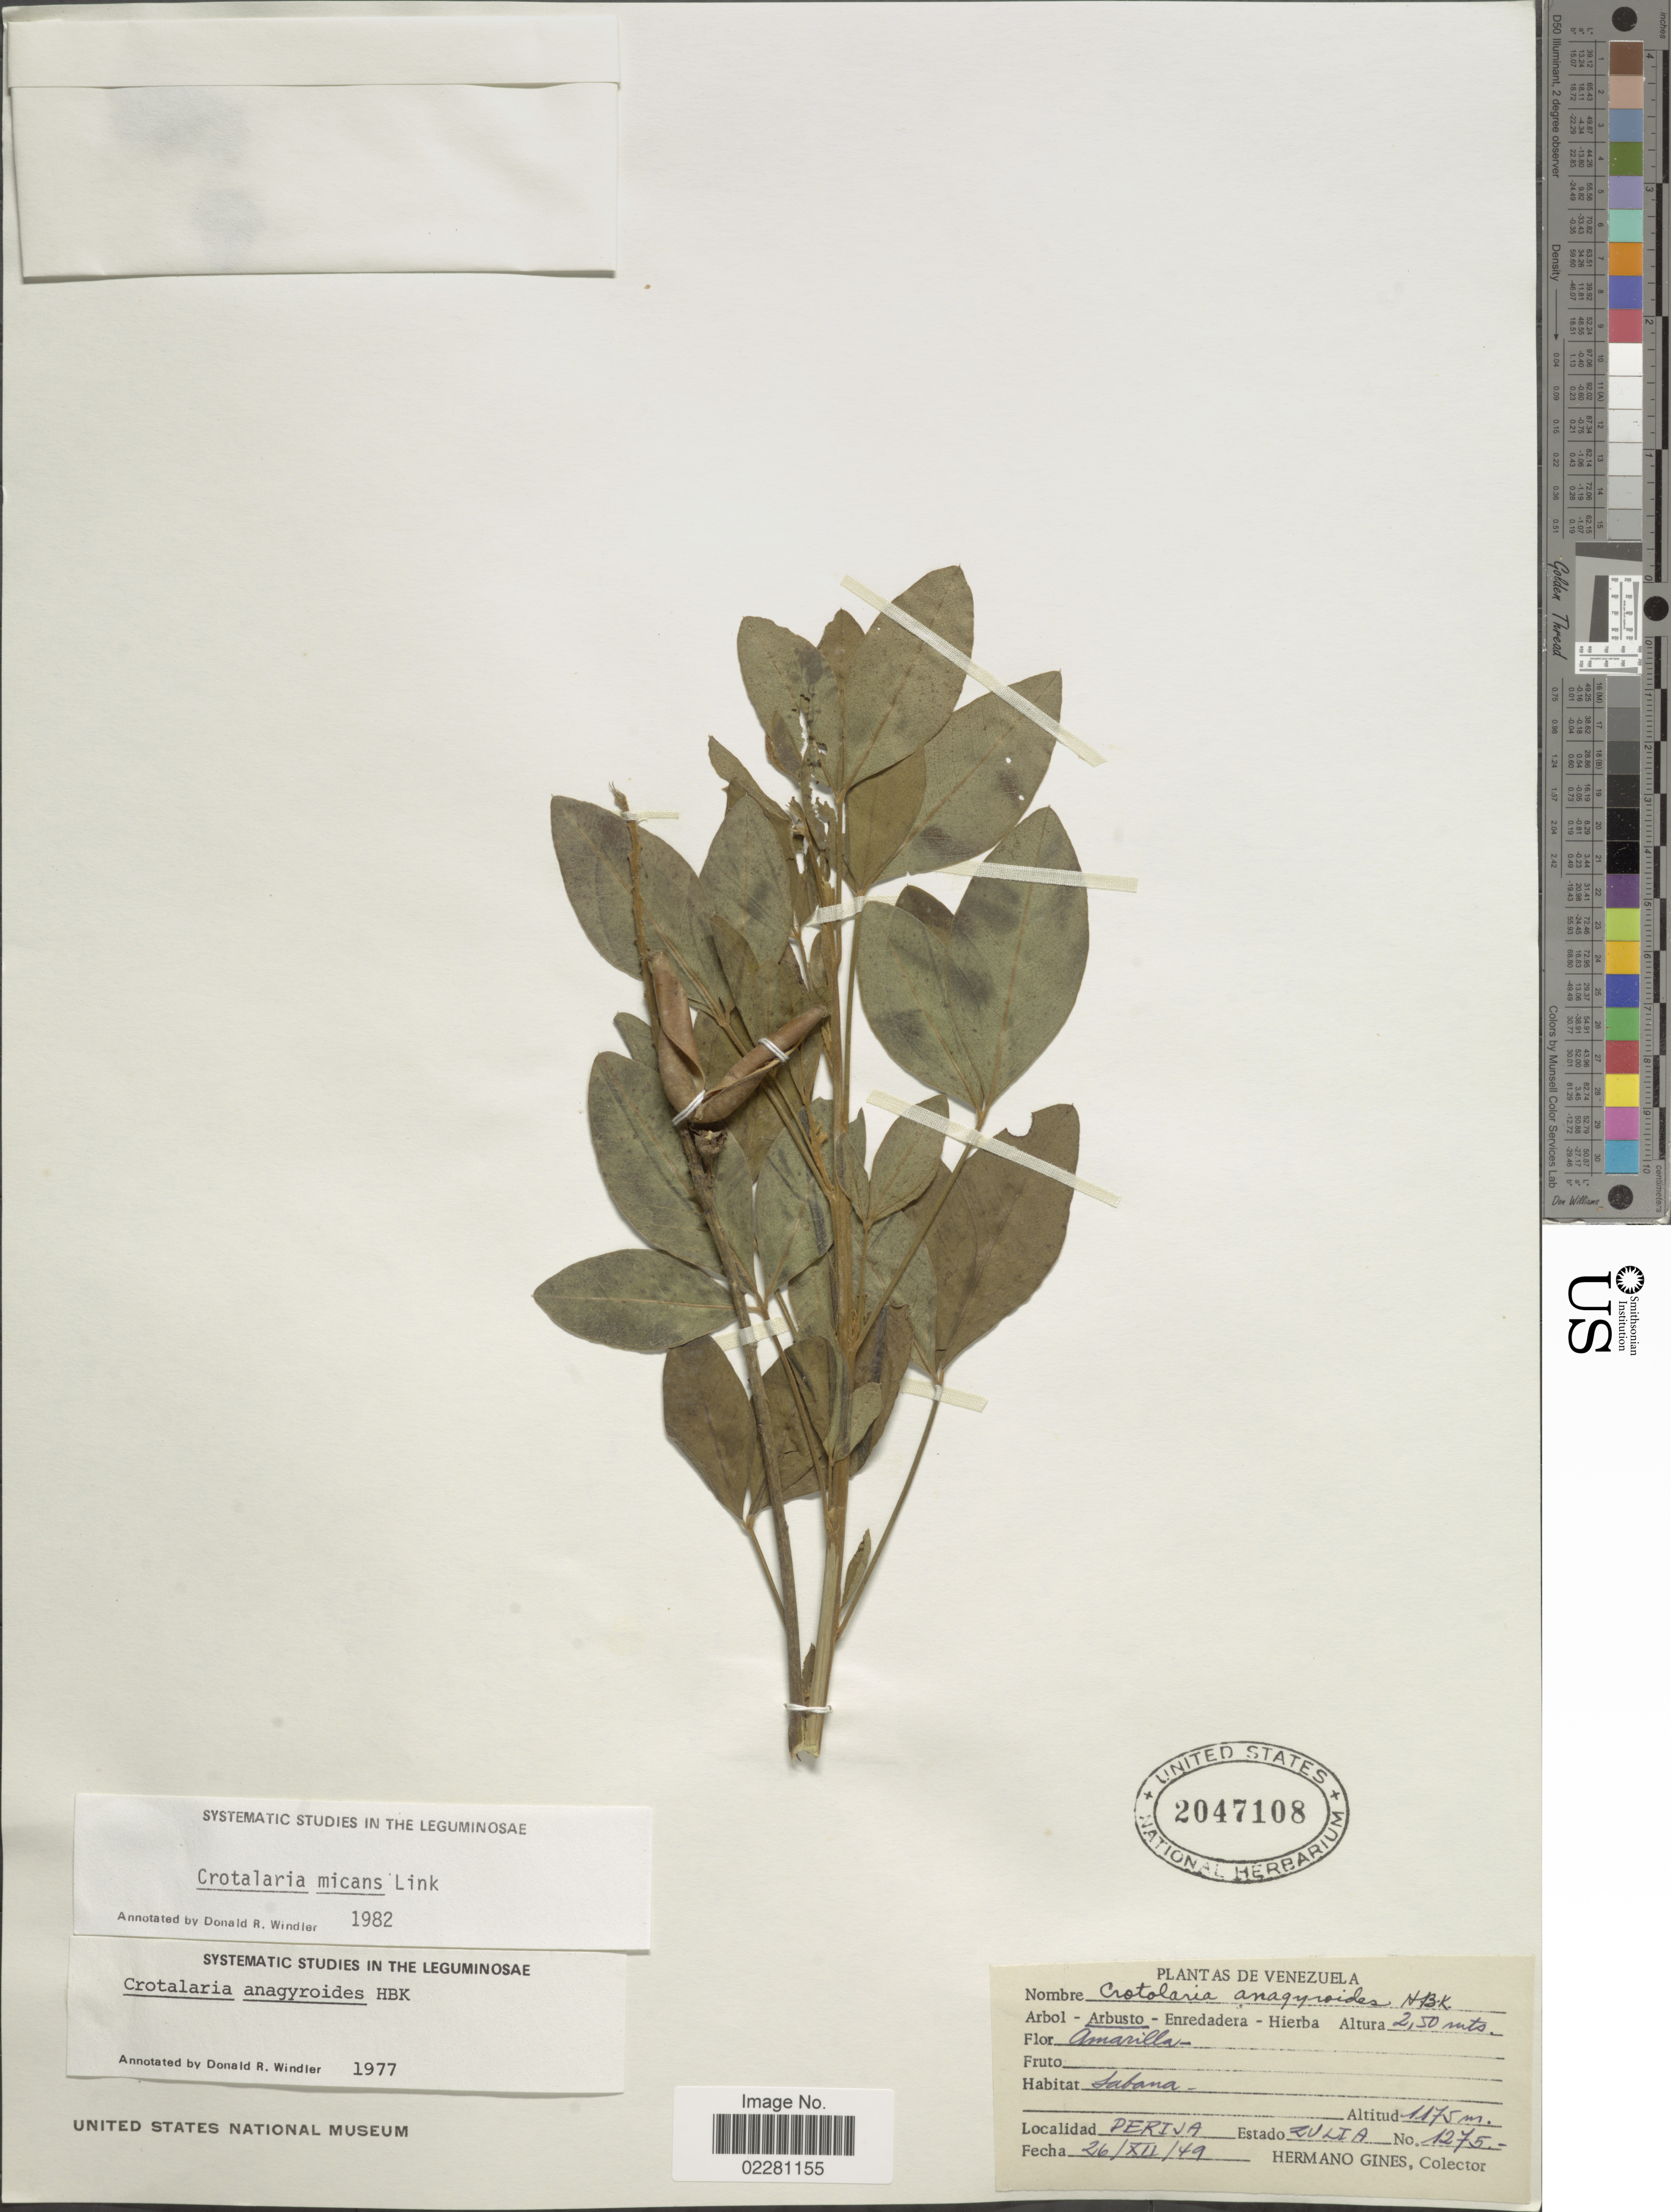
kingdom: Plantae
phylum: Tracheophyta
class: Magnoliopsida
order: Fabales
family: Fabaceae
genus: Crotalaria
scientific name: Crotalaria micans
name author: Link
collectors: Bro. Gines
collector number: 1275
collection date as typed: Transcribed d/m/y: 26/12/49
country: Venezuela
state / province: Zulia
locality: Perija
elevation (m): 1175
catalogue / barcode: US 2047108